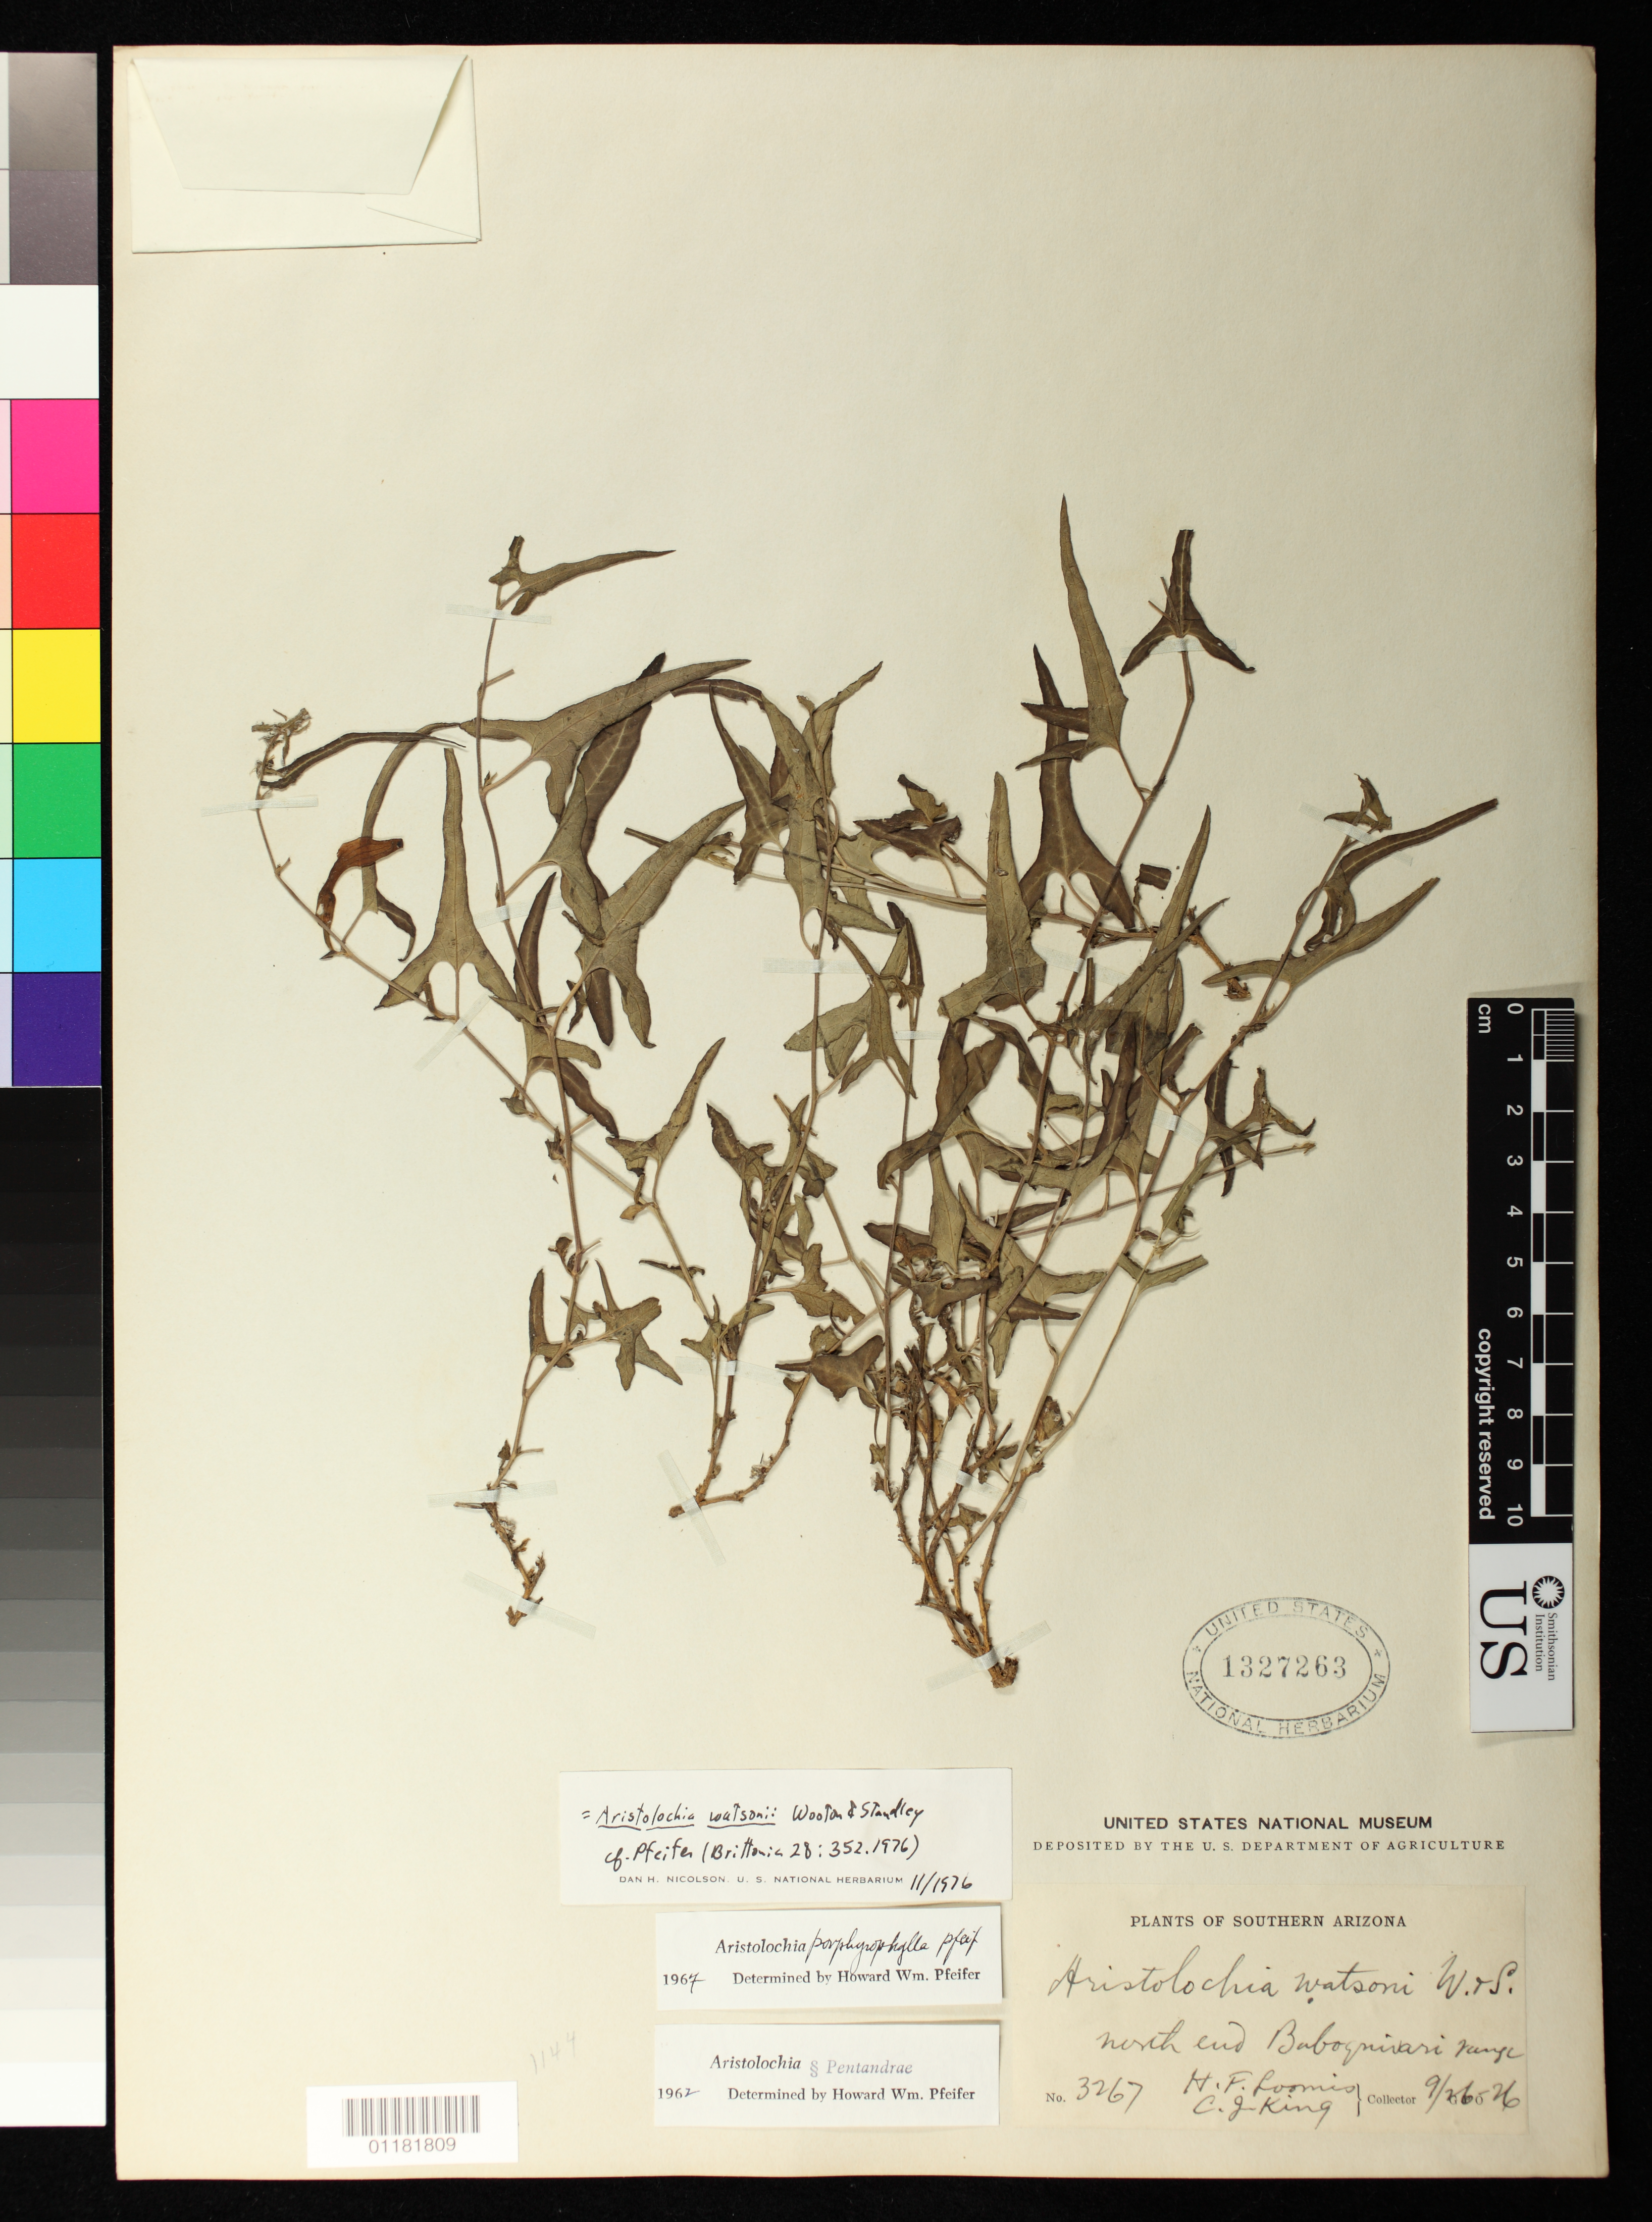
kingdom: Plantae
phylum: Tracheophyta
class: Magnoliopsida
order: Piperales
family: Aristolochiaceae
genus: Aristolochia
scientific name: Aristolochia watsonii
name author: Wooton & Standl.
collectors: H. F. Loomis & C. J. King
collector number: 3267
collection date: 1926-09-26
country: United States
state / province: Arizona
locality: North end Baboquivari range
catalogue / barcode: US 1327263